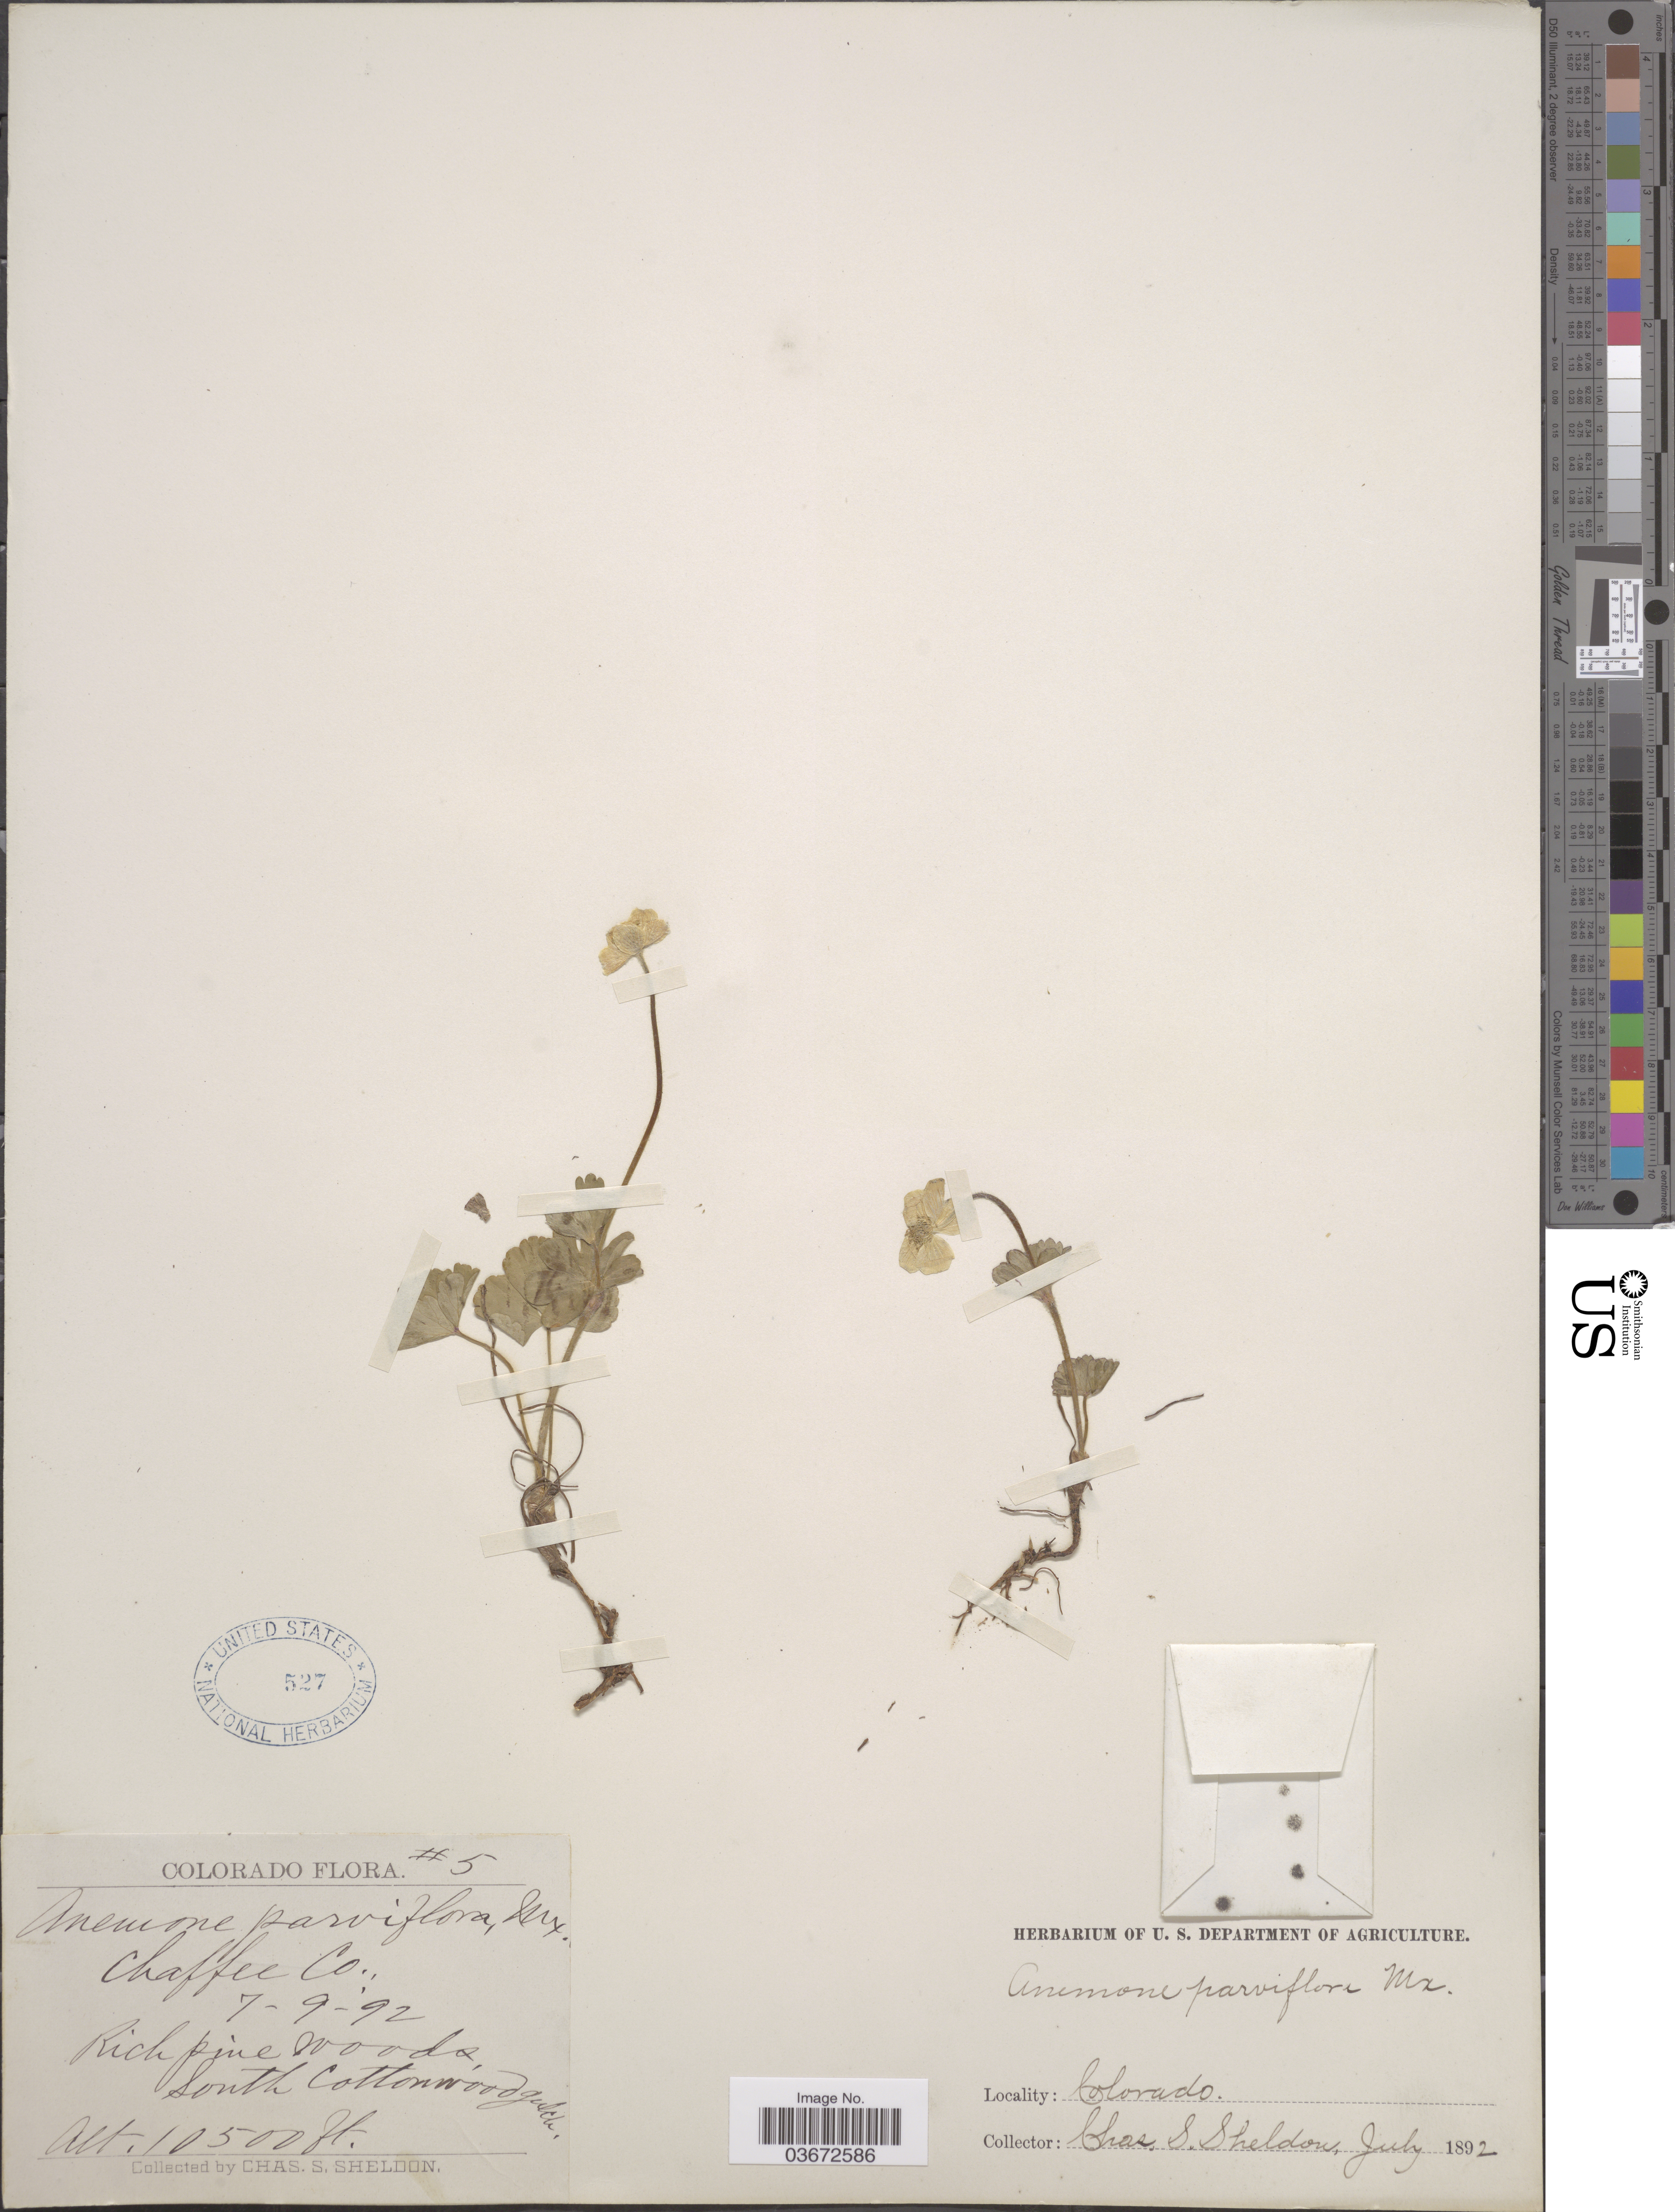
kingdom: Plantae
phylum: Tracheophyta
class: Magnoliopsida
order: Ranunculales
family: Ranunculaceae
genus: Anemone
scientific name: Anemone parviflora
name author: Michx.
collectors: C. S. Sheldon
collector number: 5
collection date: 1892-07-09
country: United States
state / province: Colorado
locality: Chaffee Co. South Cottonwood gulch.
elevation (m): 3200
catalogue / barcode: US 527